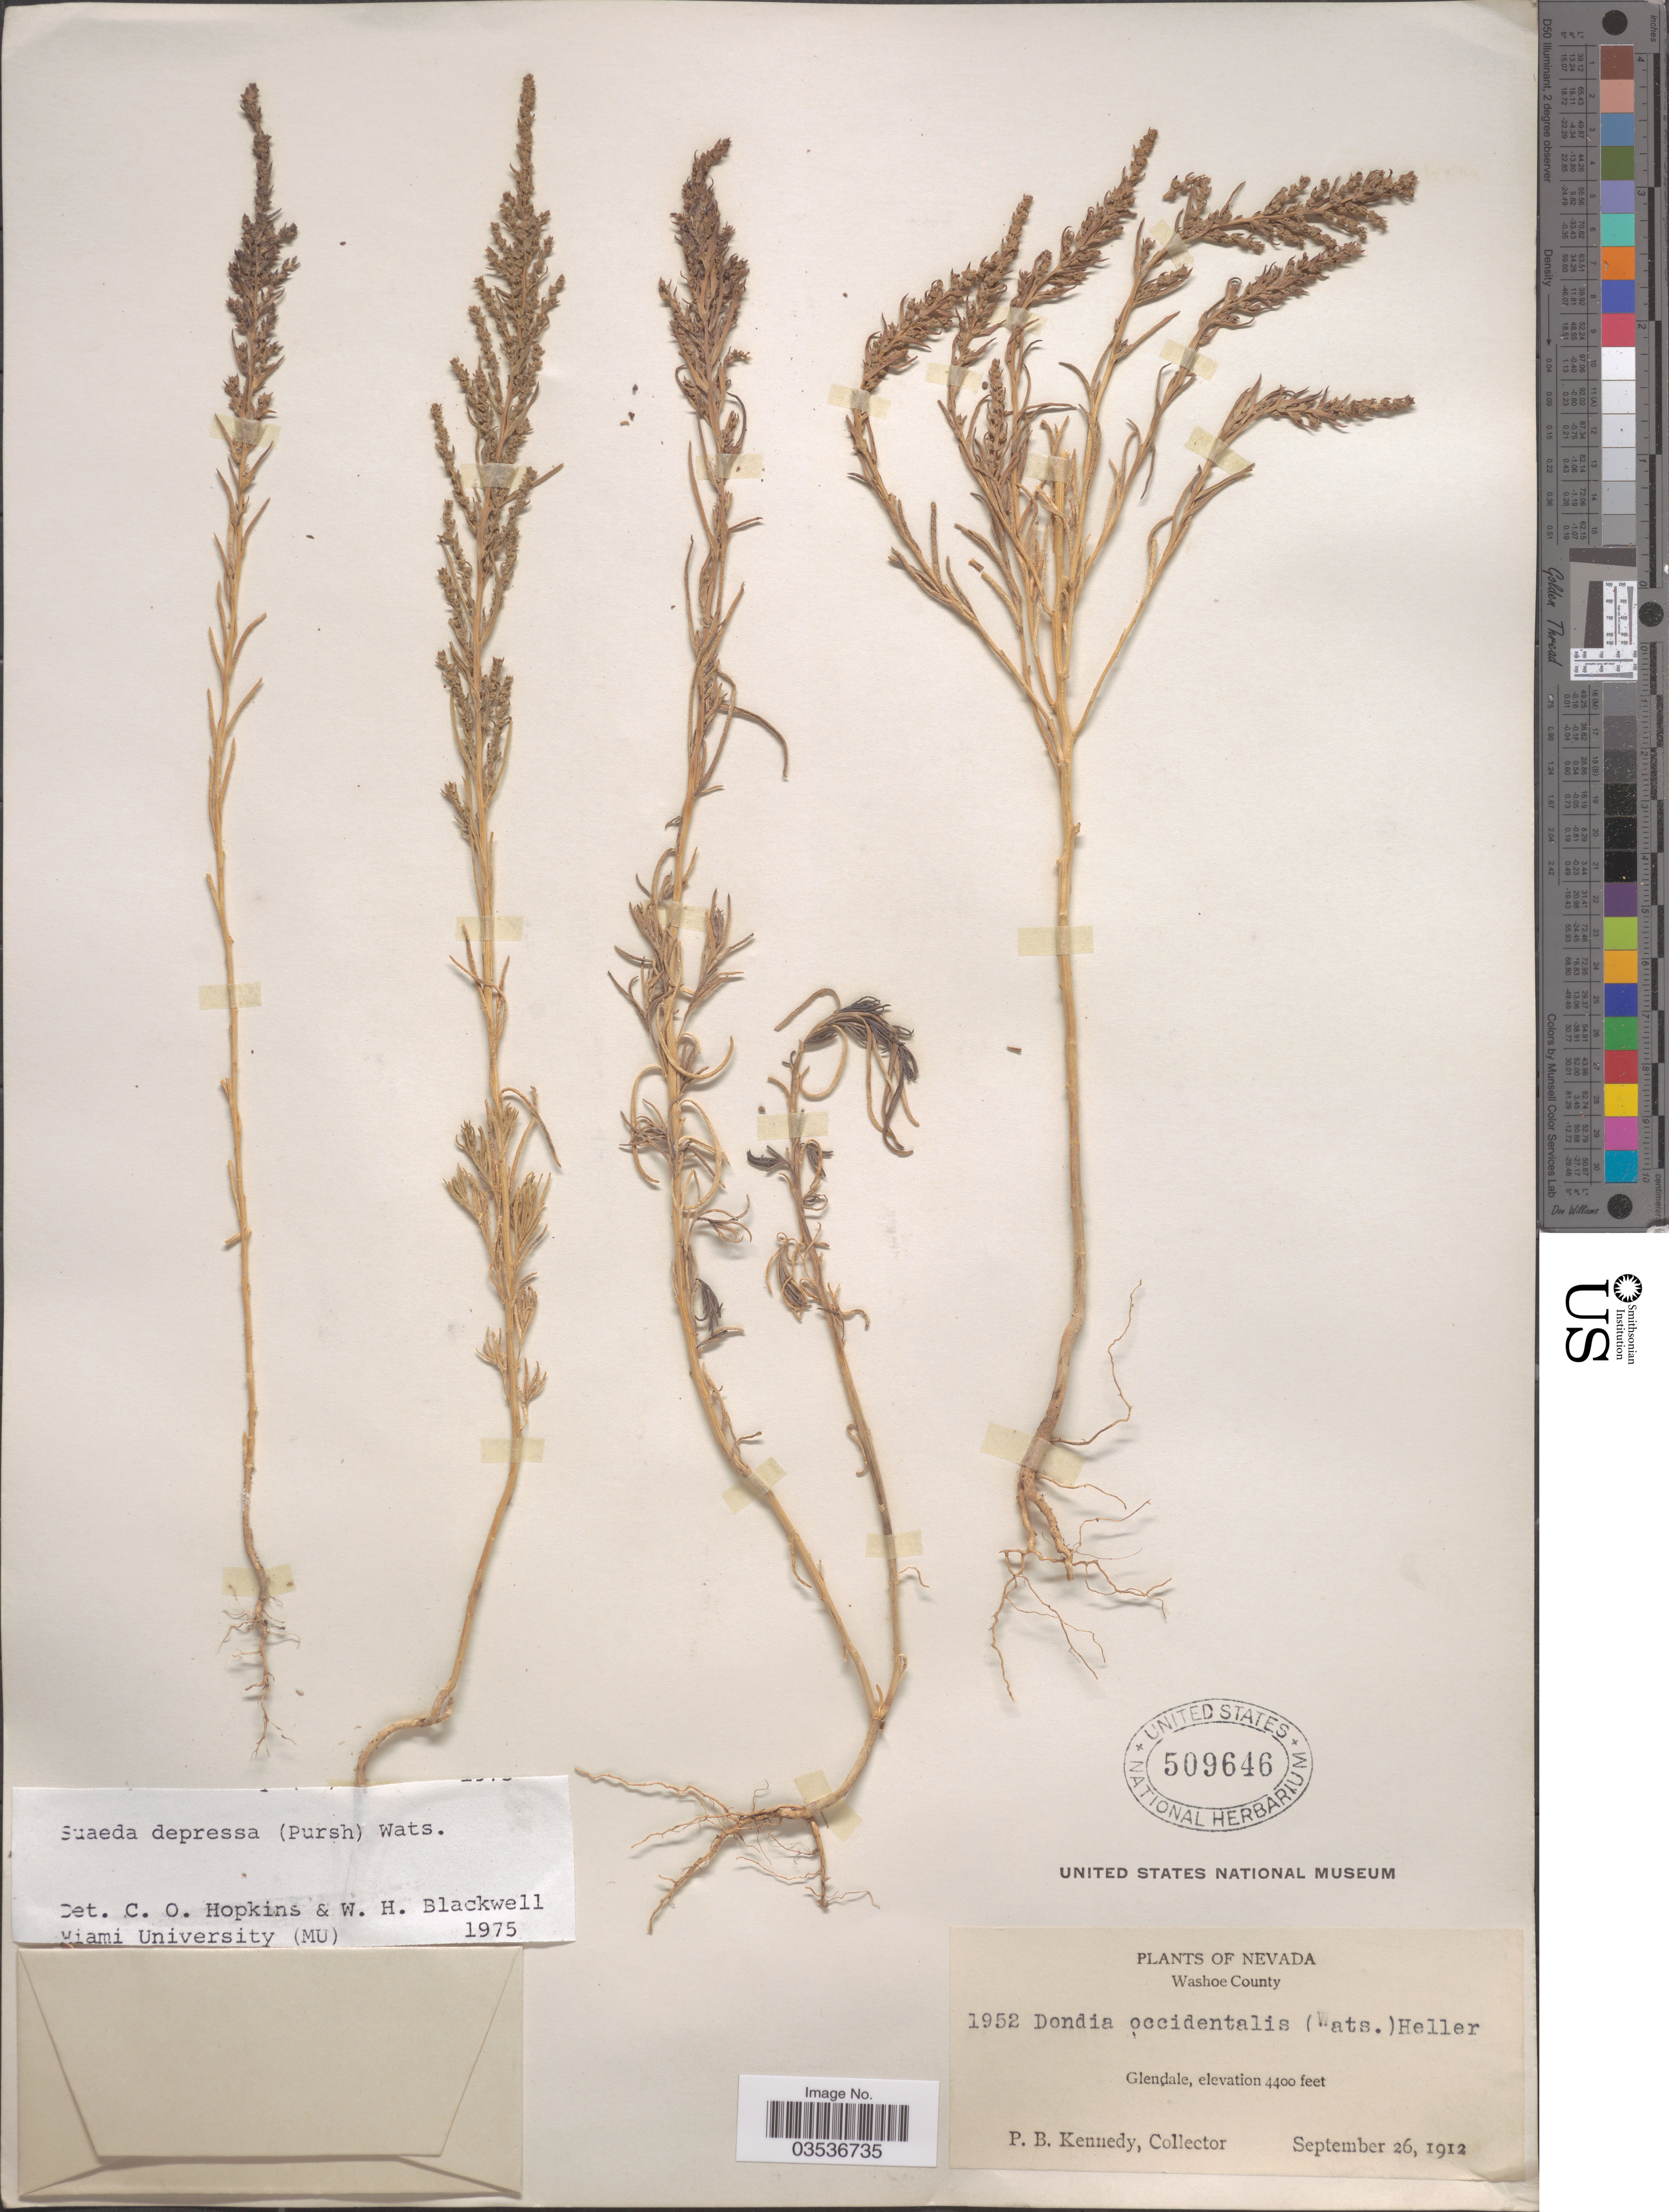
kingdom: Plantae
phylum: Tracheophyta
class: Magnoliopsida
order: Caryophyllales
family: Amaranthaceae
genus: Suaeda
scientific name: Suaeda depressa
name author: (Pursh) S. Watson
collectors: P. B. Kennedy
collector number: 1952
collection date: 1912-09-26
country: United States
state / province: Nevada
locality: Washoe County, Glendale.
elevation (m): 1341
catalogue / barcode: US 509646